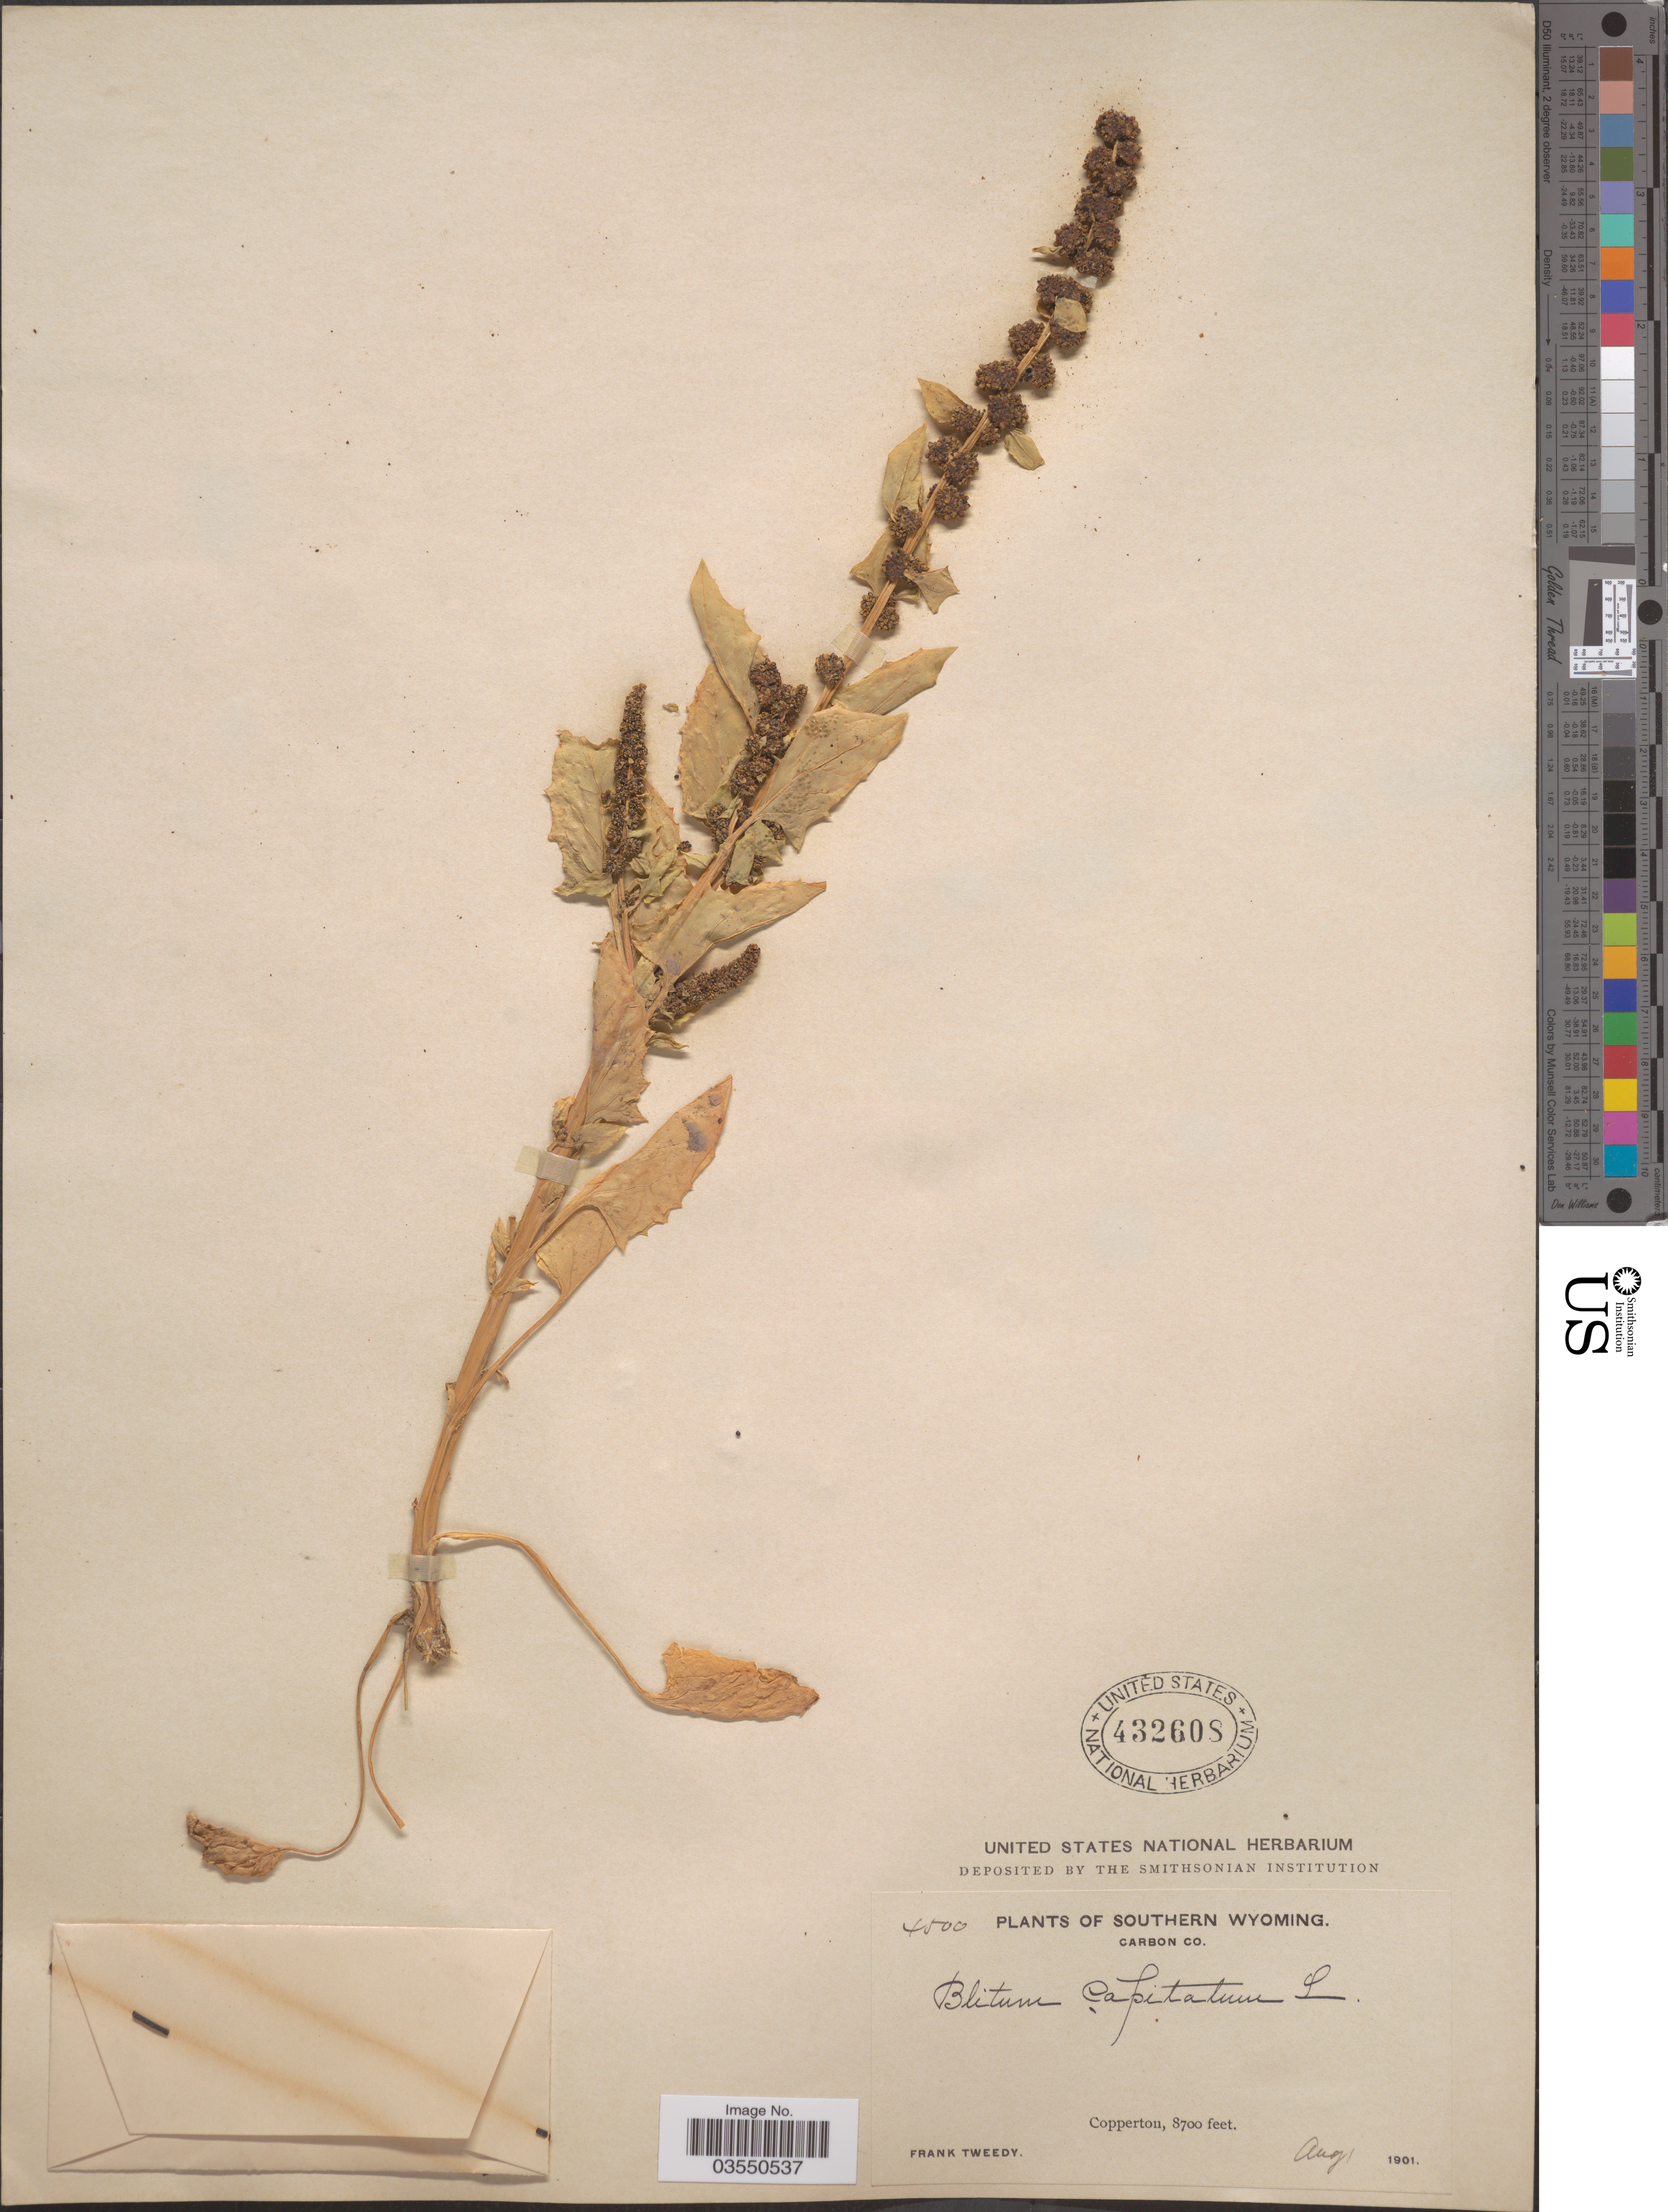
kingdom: Plantae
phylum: Tracheophyta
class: Magnoliopsida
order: Caryophyllales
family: Amaranthaceae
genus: Blitum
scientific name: Blitum capitatum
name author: L.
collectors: F. Tweedy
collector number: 4500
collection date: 1901-08-01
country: United States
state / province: Wyoming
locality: Southern Wyoming. Carbon Co. Copperton.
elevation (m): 2652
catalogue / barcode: US 432608